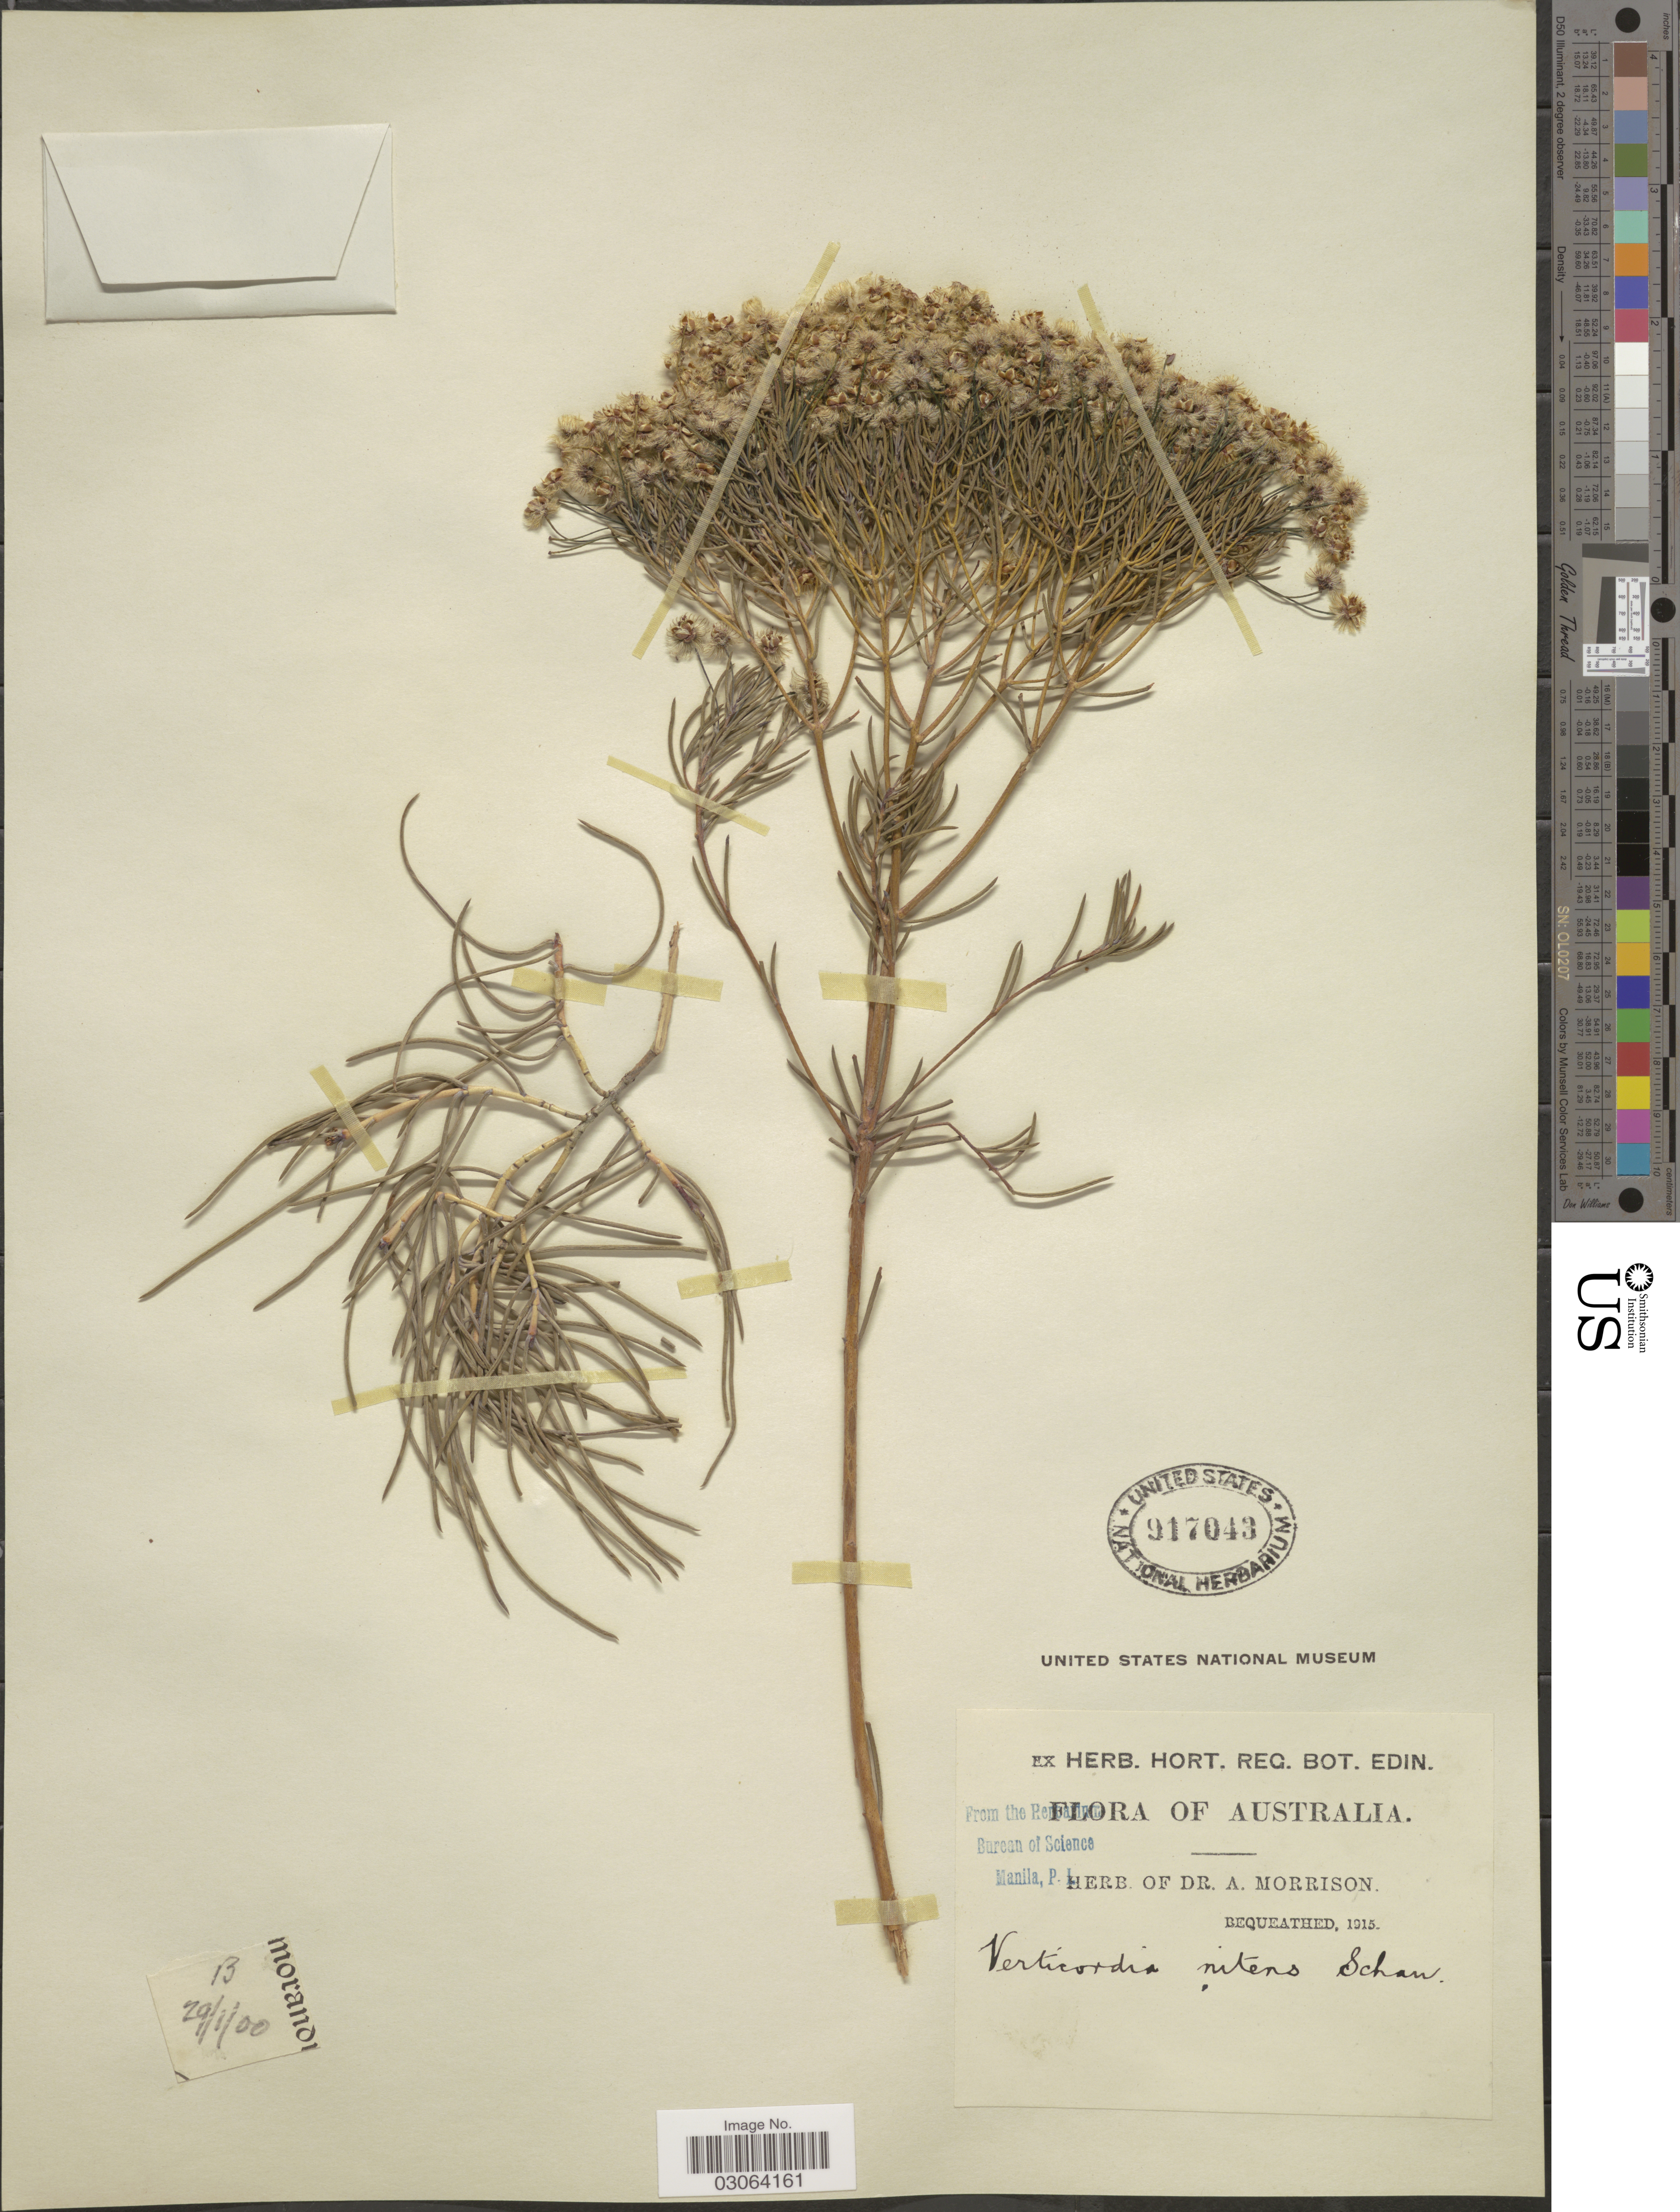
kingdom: Plantae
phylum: Tracheophyta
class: Magnoliopsida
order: Myrtales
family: Myrtaceae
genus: Verticordia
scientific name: Verticordia nitens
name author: (Lindl.) Endl.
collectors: ex herb. Dr. A. Morrison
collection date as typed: Transcribed d/m/y: 29/1/0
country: Australia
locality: B [unsure placement]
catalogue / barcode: US 917043